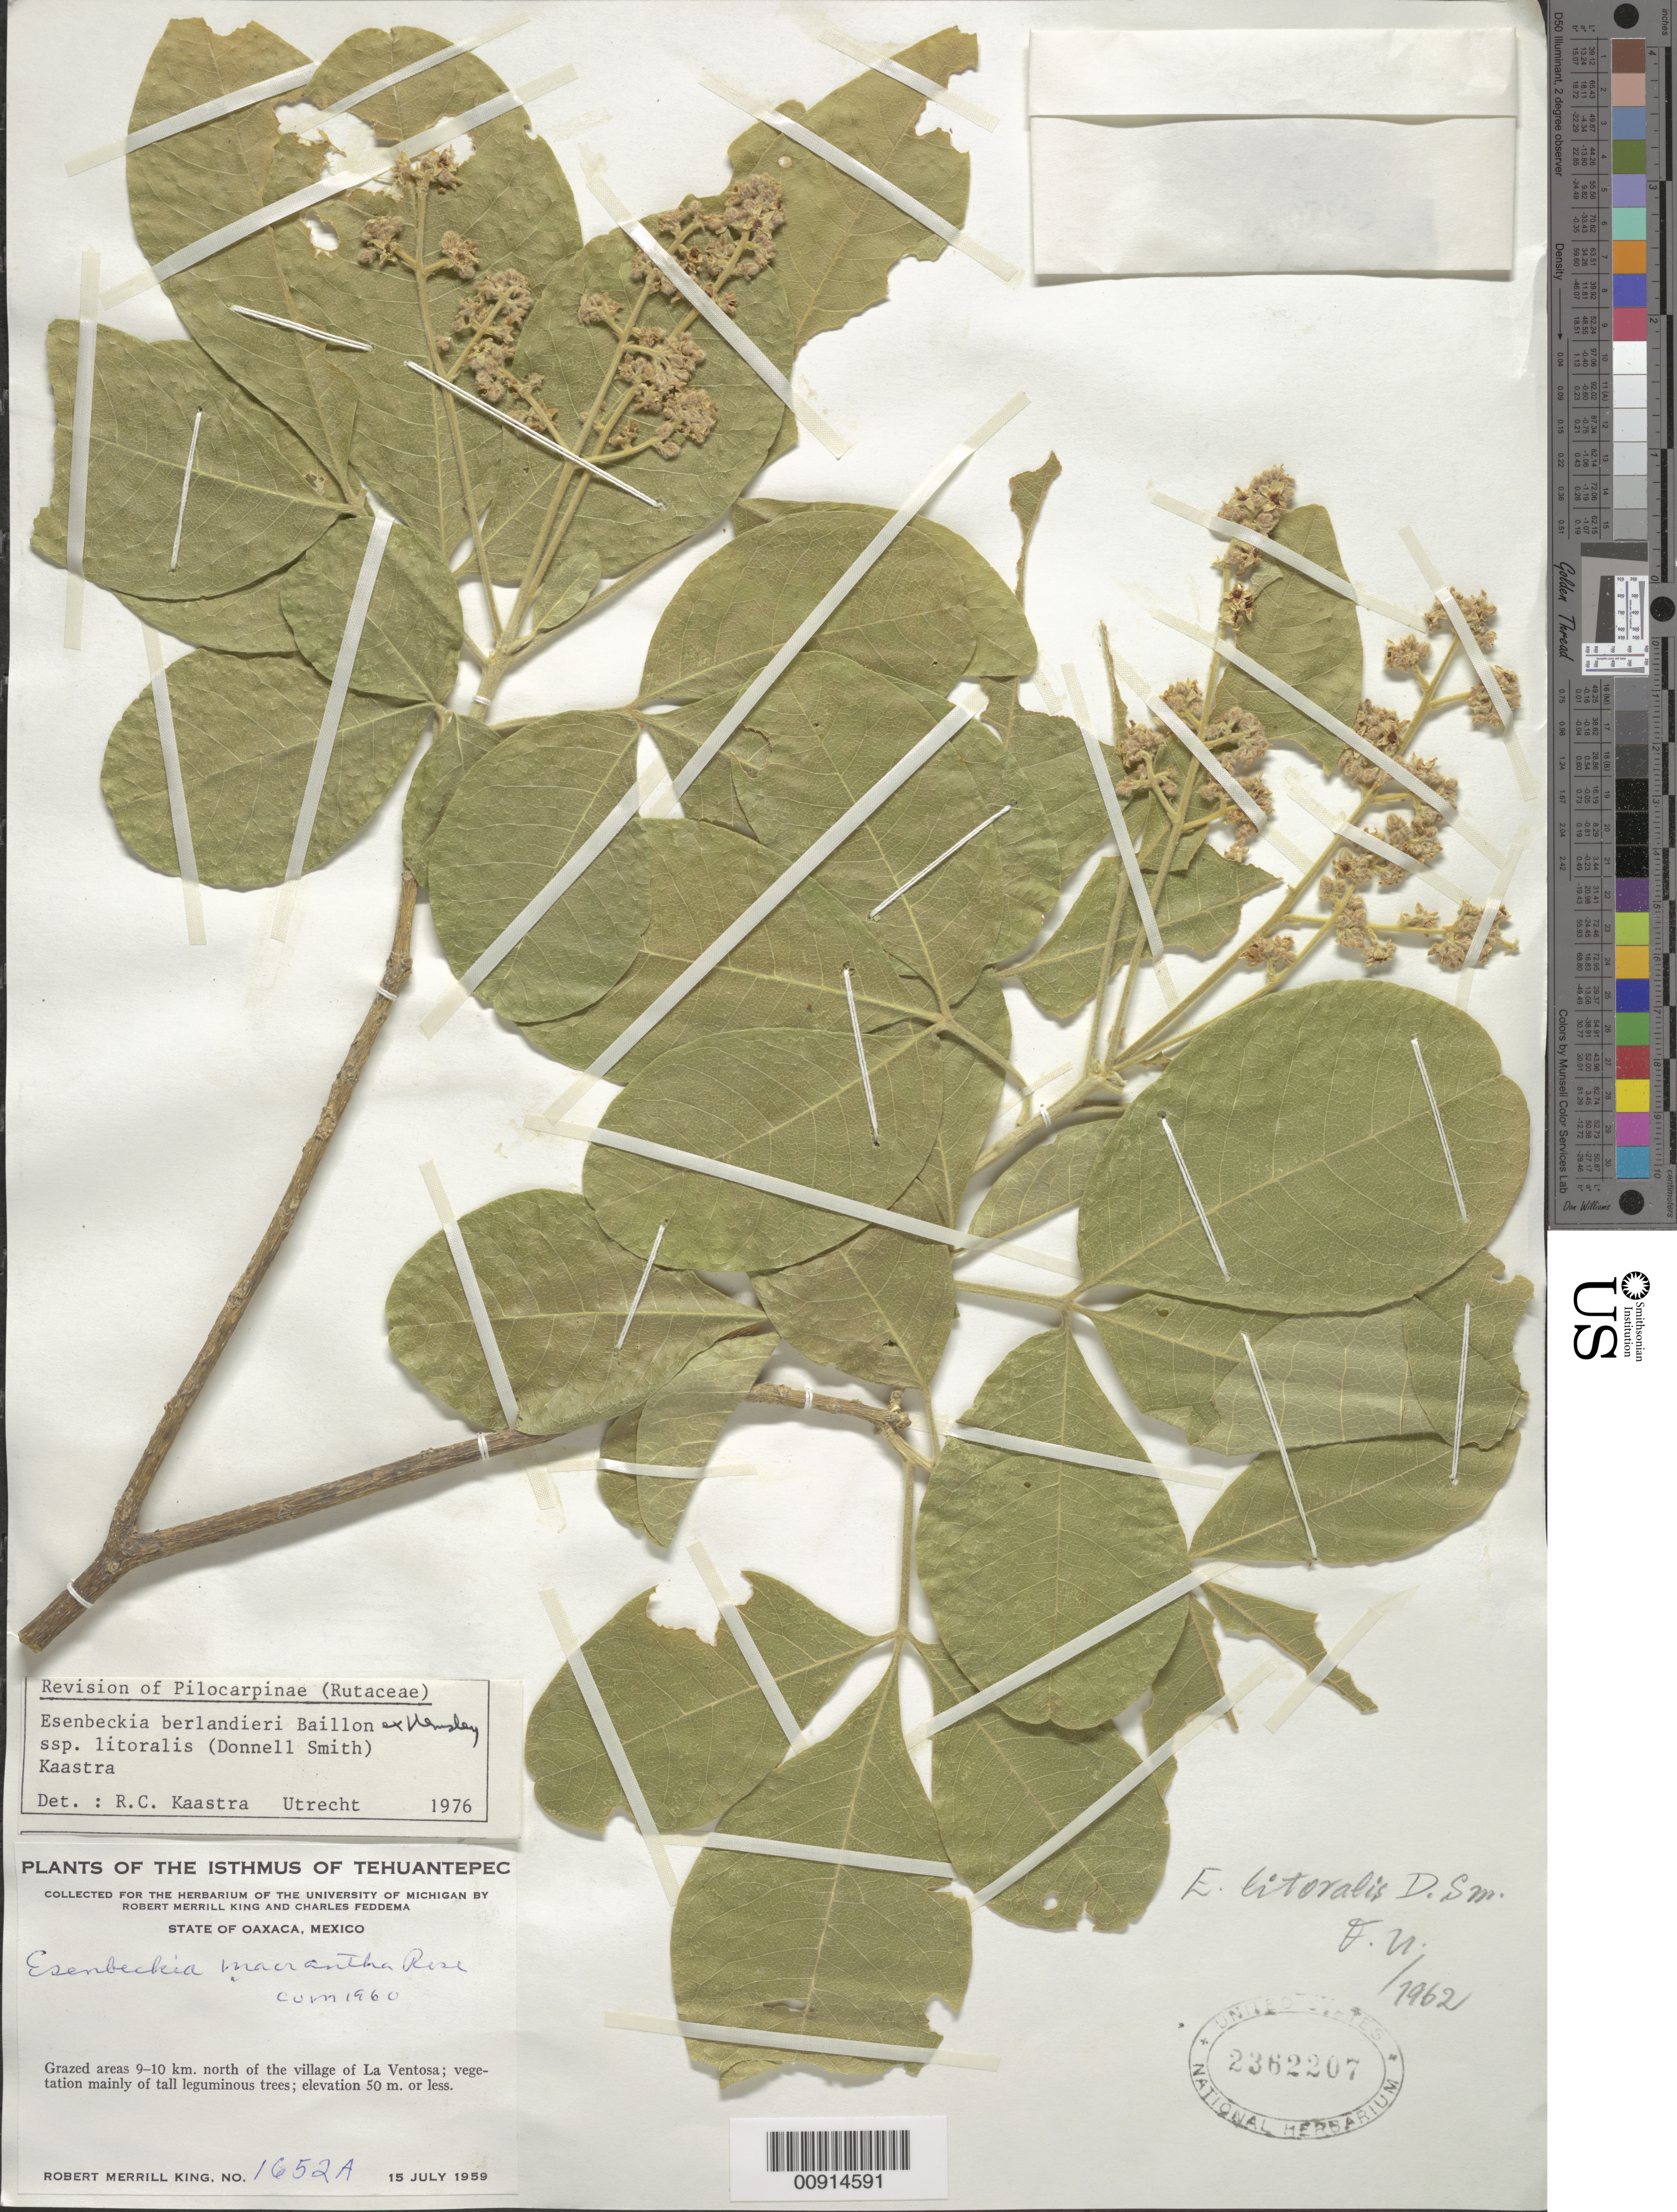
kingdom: Plantae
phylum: Tracheophyta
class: Magnoliopsida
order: Sapindales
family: Rutaceae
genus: Esenbeckia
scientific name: Esenbeckia berlandieri subsp. litoralis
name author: (Donn. Sm.) Kaastra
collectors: R. M. King & C. Feddema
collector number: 1652 A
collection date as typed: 15 Jul 1959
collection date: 1959-07-15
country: Mexico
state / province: Oaxaca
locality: Grazed areas 9-10 km. north of the village of La Ventosa. Isthmus of Tehuantepec, Oaxaca.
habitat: Grazed areas; vegetation mainly of tall leguminous trees.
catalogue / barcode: US 2362207